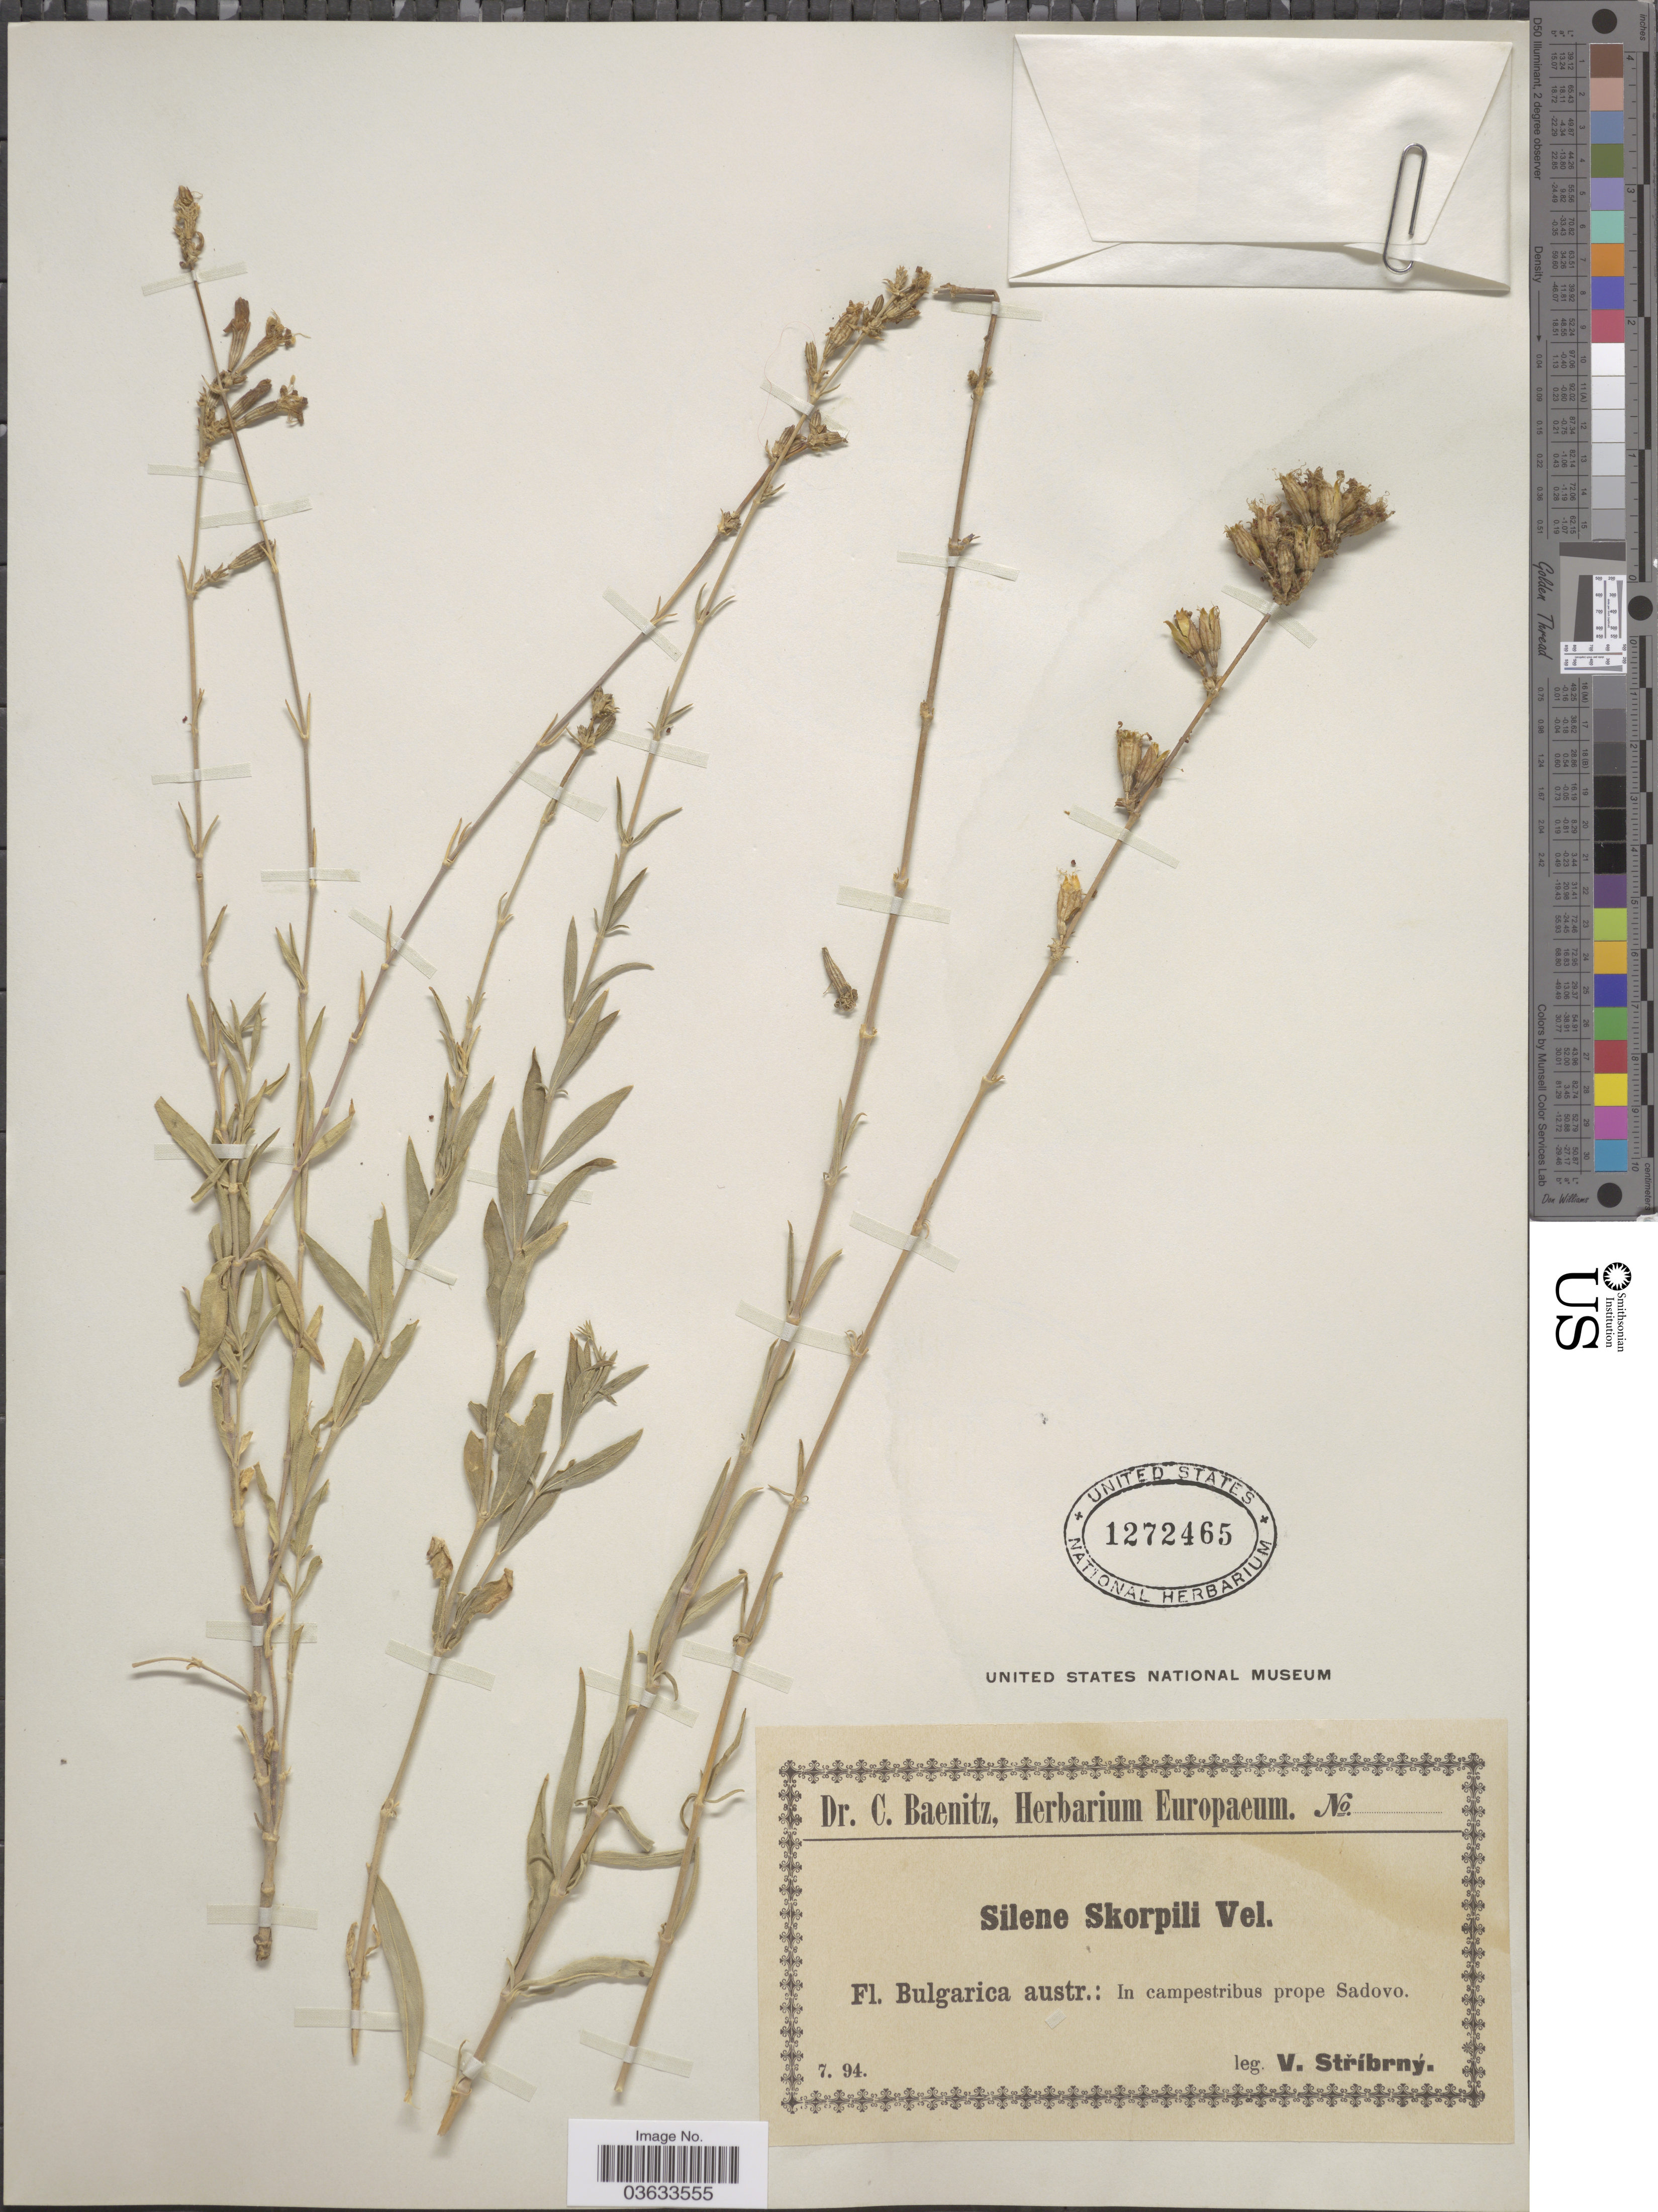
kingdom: Plantae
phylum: Tracheophyta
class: Magnoliopsida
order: Caryophyllales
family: Caryophyllaceae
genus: Silene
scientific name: Silene skorpilii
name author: Velen.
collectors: V. Stribrny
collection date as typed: Transcribed d/m/y: /7/94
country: Bulgaria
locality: Bulgarica austr.: In campestribus prope Sadovo.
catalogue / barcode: US 1272465